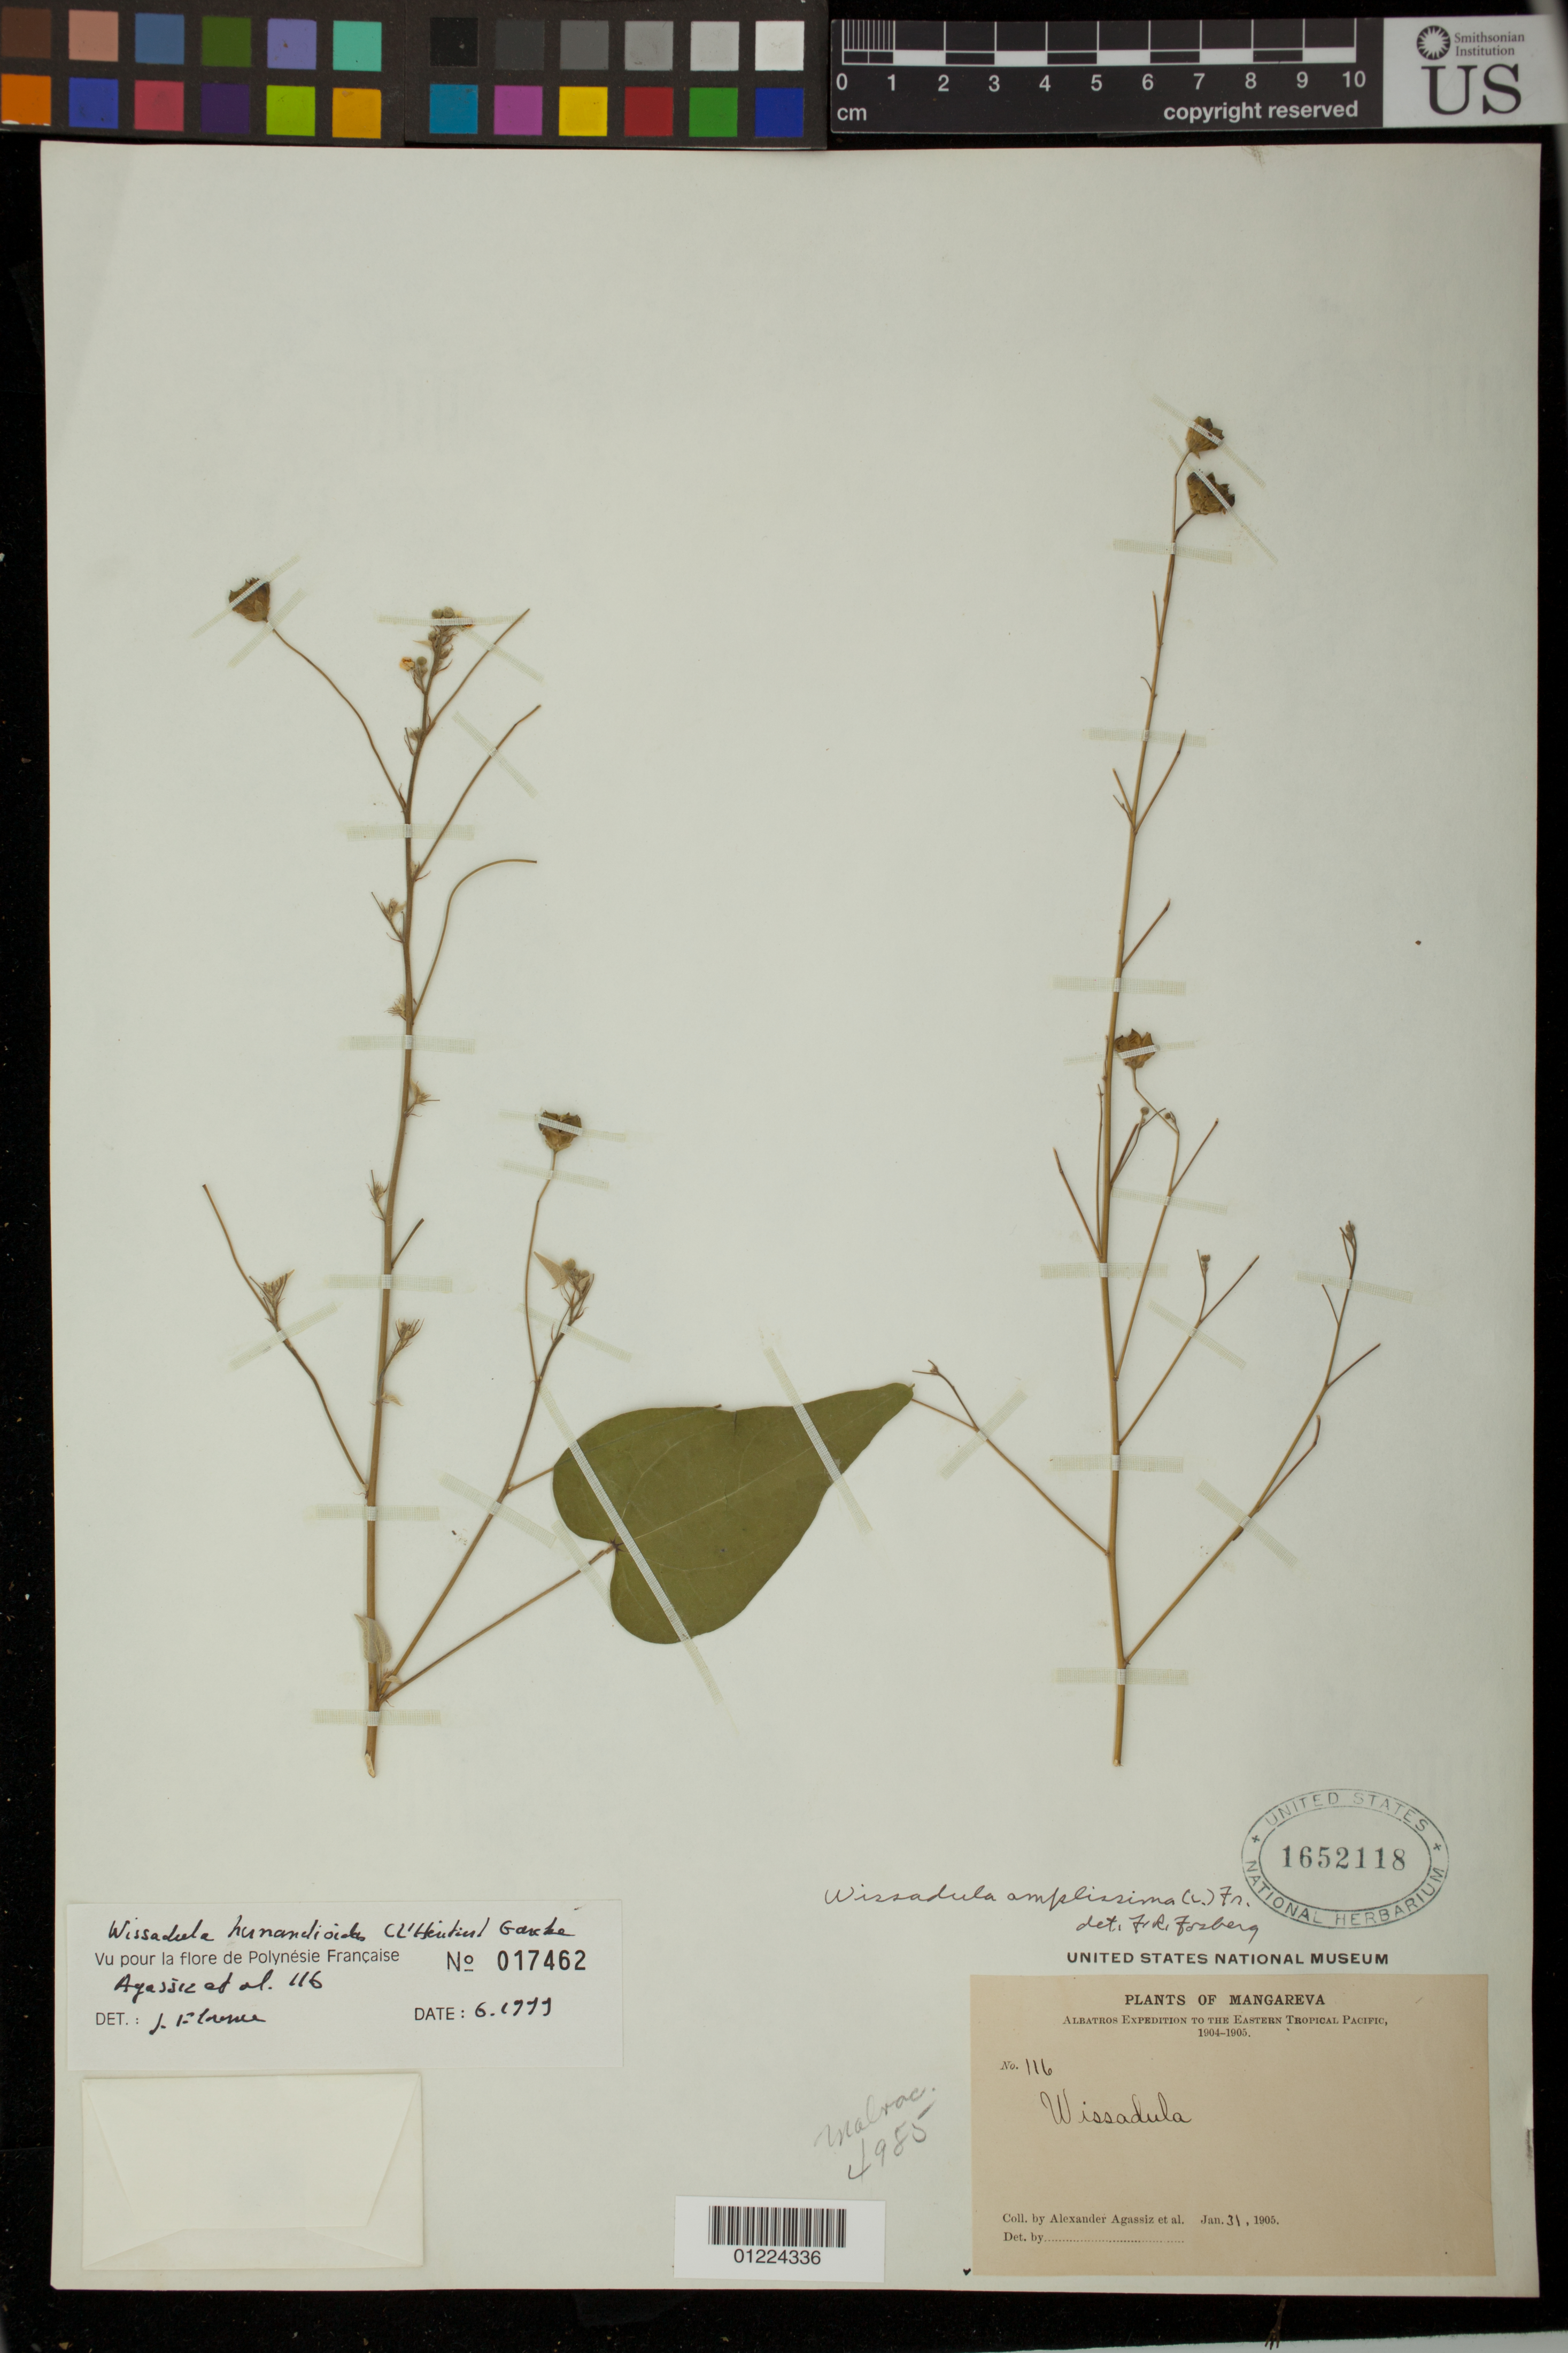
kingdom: Plantae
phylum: Tracheophyta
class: Magnoliopsida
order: Malvales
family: Malvaceae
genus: Wissadula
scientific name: Wissadula sp.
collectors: A. E. Agassiz et al.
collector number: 116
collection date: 1905-01-31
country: French Polynesia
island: Mangareva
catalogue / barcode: US 1652118